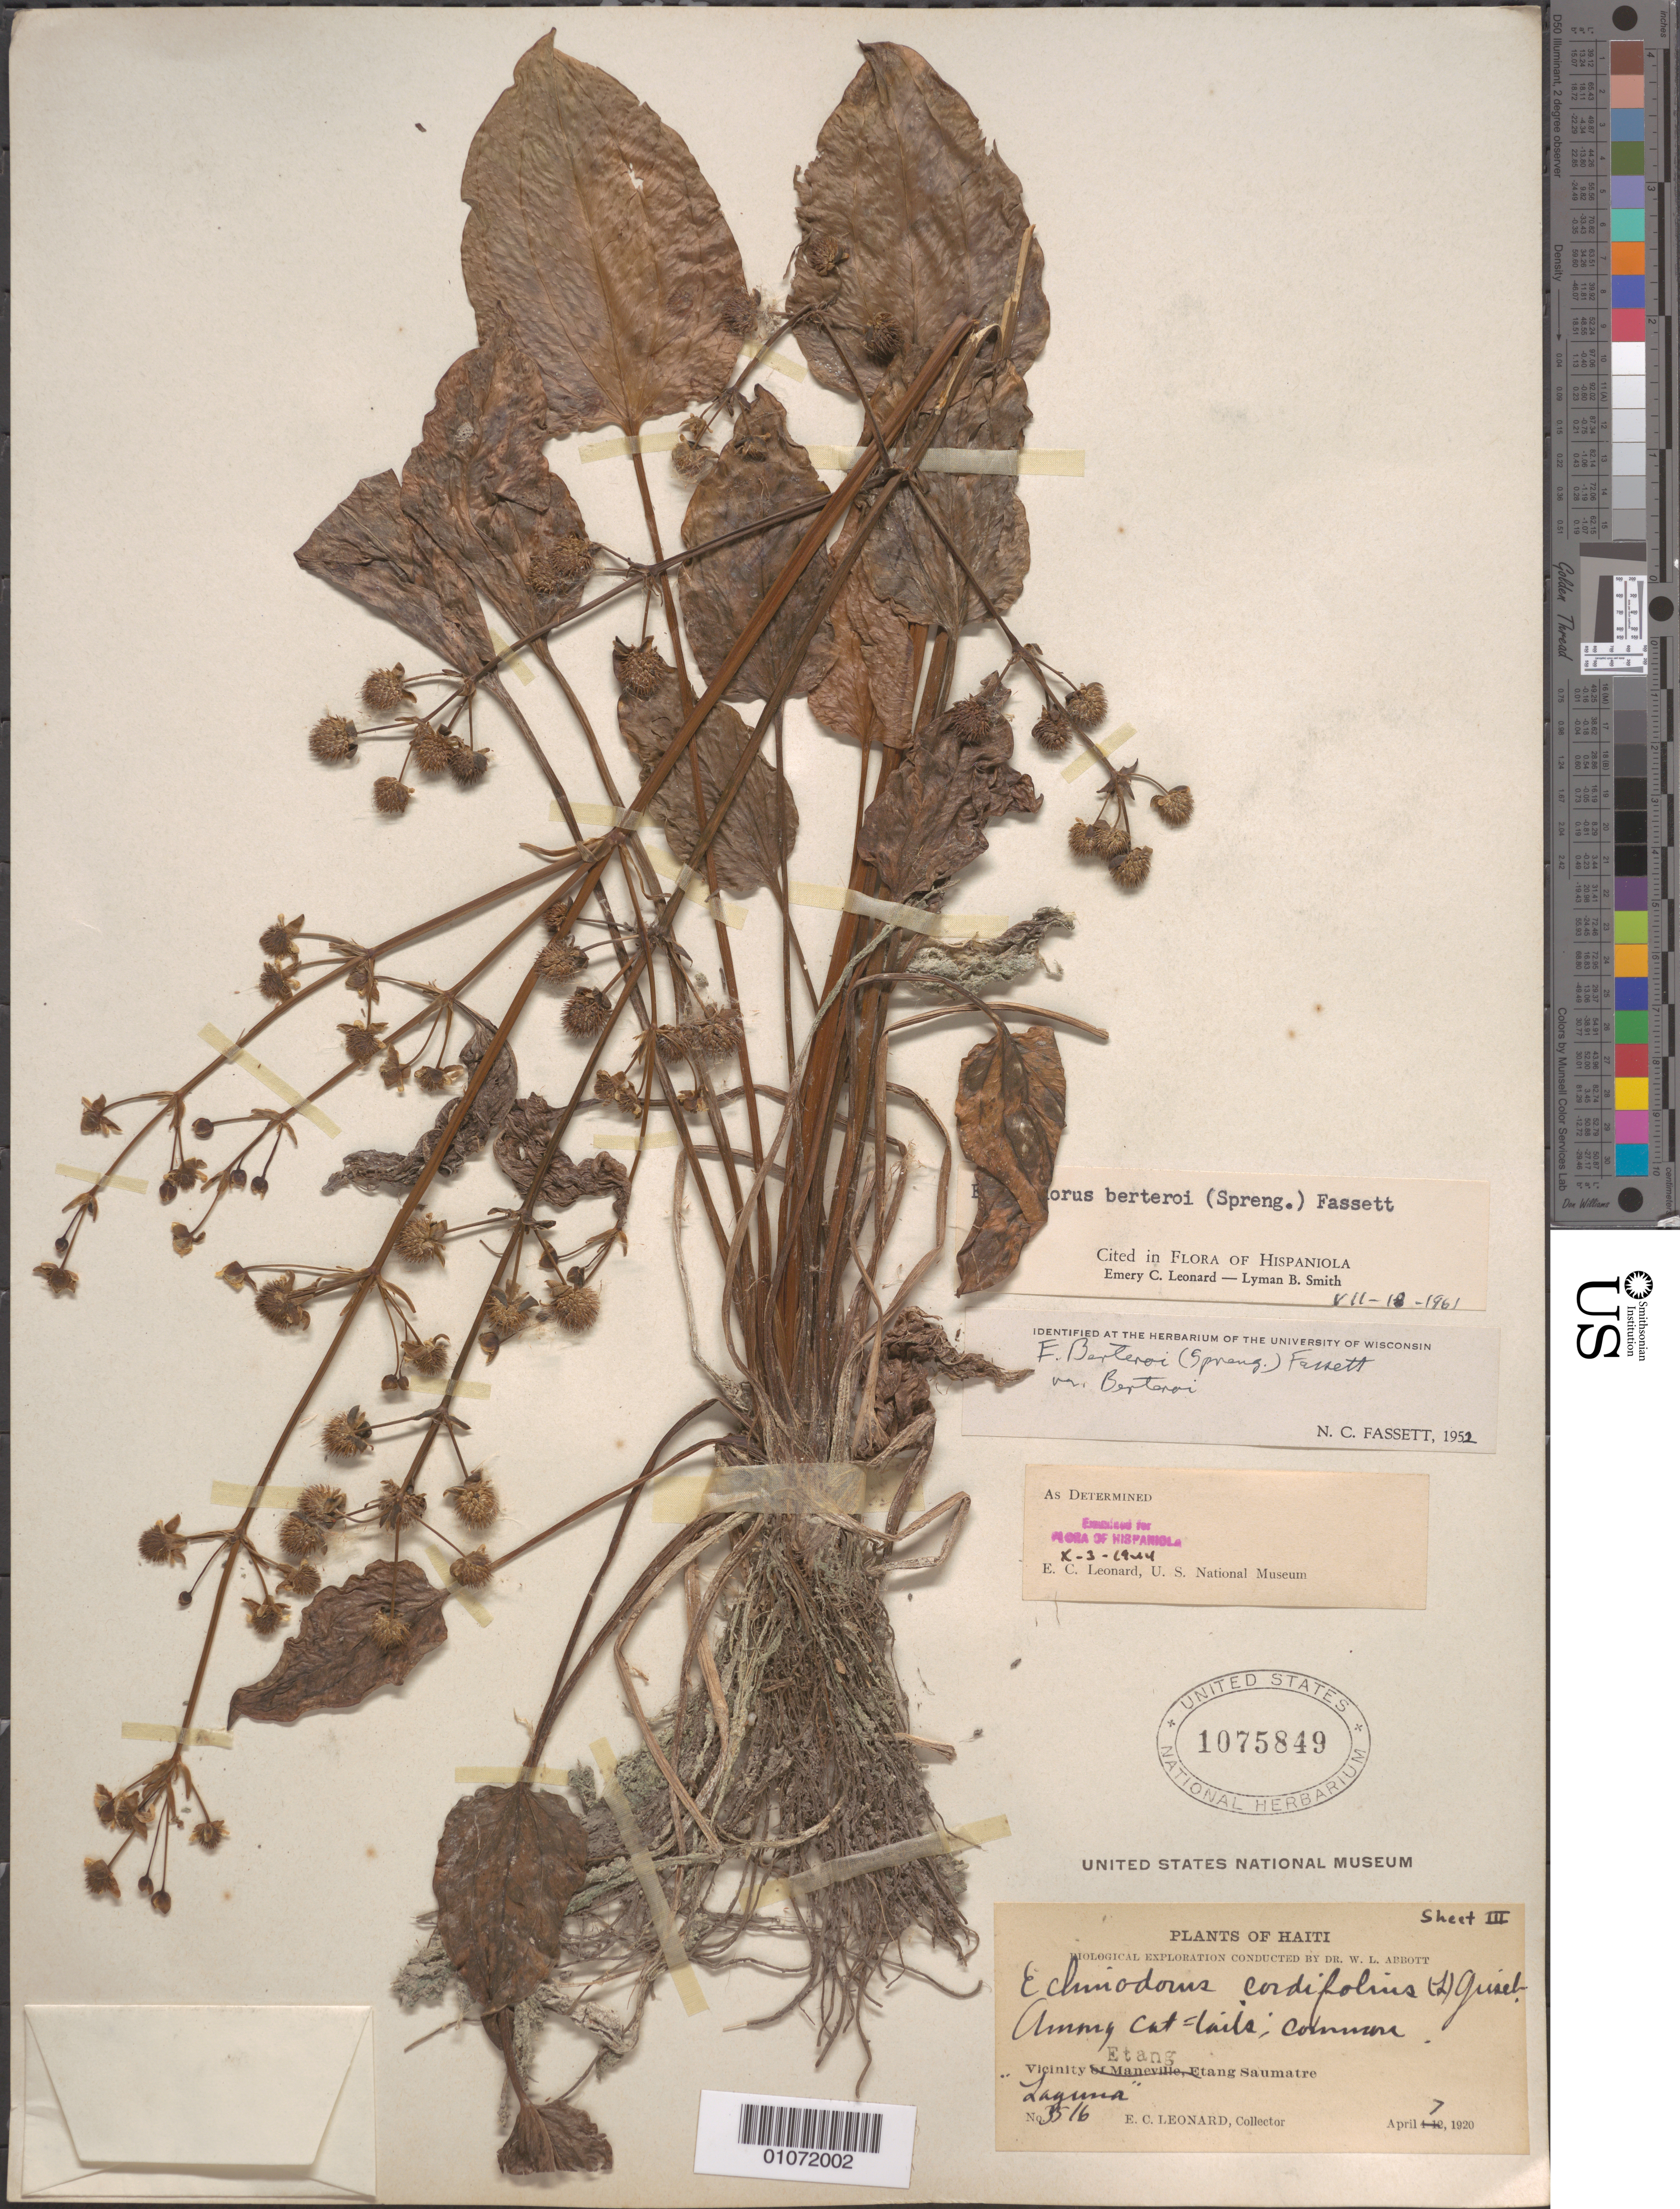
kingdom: Plantae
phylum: Tracheophyta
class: Liliopsida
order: Alismatales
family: Alismataceae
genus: Echinodorus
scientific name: Echinodorus berteroi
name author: (Spreng.) Fassett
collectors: E. C. Leonard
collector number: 3576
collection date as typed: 07 Apr 1920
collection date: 1920-04-07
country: Haiti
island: Hispaniola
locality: Swampy cat tails. Common. Vicinity of Etang Saumatre.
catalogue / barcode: US 1075849